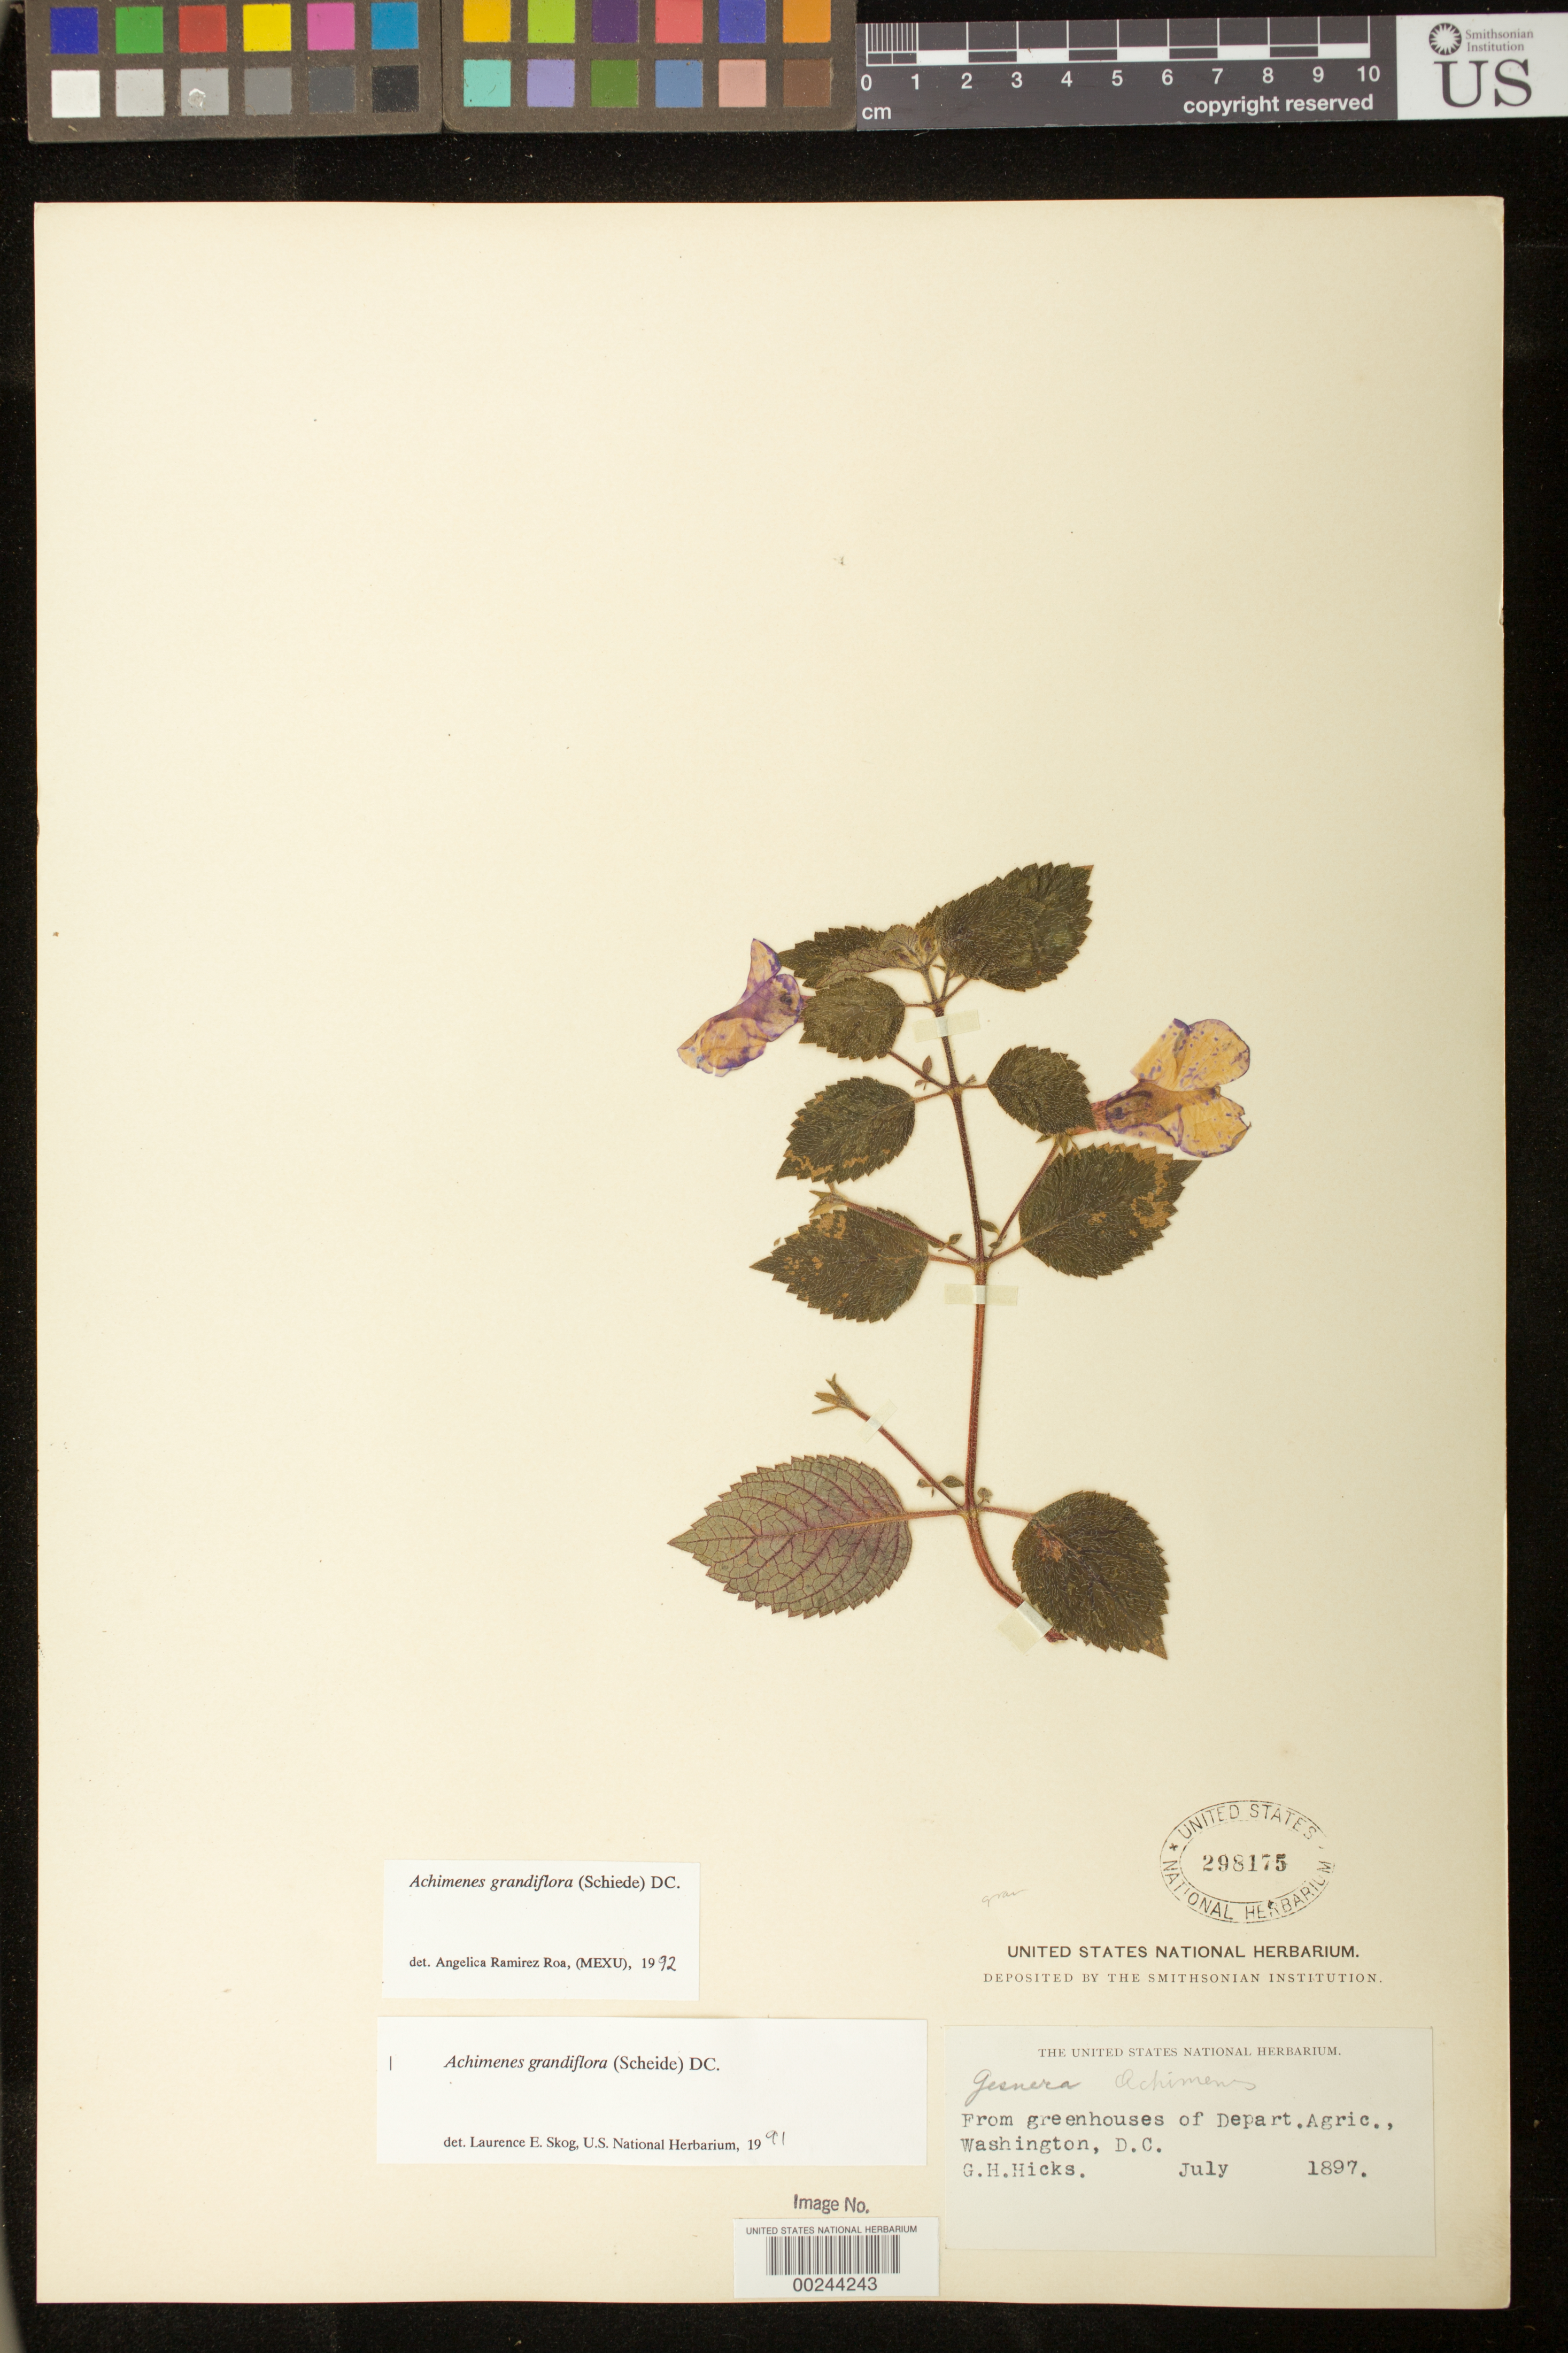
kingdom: Plantae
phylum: Tracheophyta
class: Magnoliopsida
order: Lamiales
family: Gesneriaceae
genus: Achimenes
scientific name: Achimenes grandiflora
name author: (Schiede) DC.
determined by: Skog, Laurence E.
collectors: G. Hicks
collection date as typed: Jul 1897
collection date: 1897-07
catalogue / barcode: US 298175